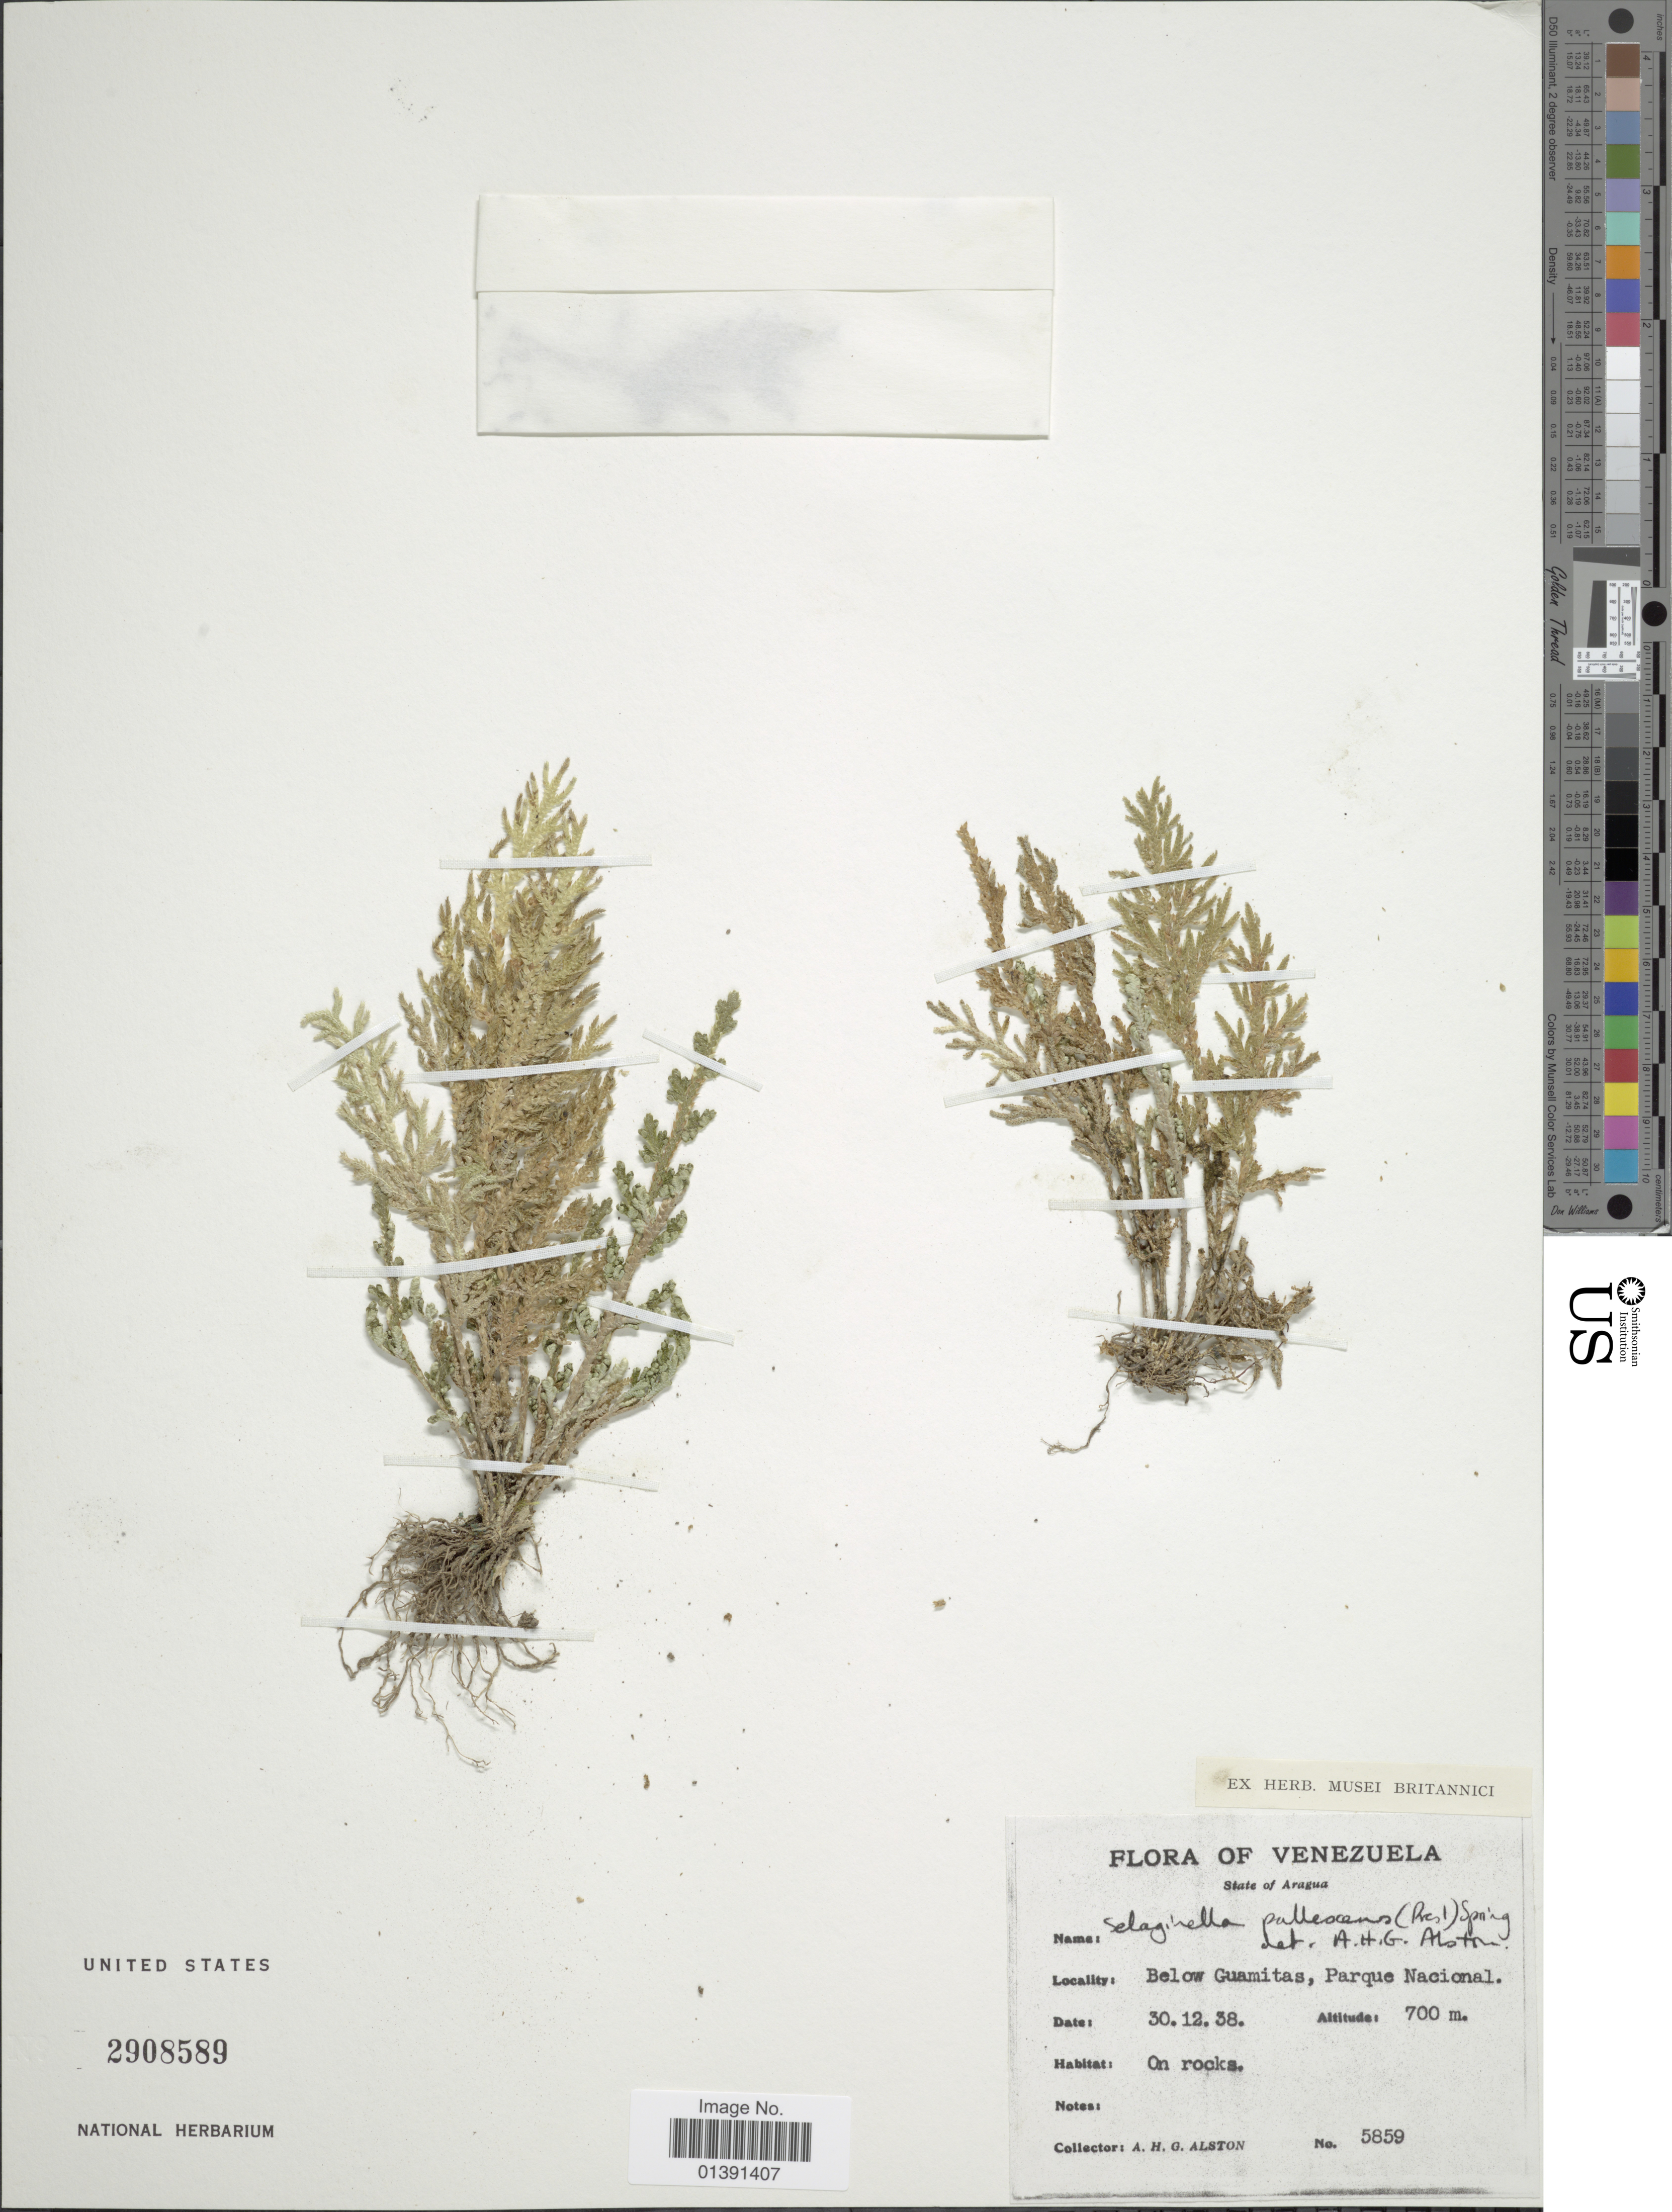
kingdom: Plantae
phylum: Tracheophyta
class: Lycopodiopsida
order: Selaginellales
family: Selaginellaceae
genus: Selaginella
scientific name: Selaginella pallescens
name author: (C. Presl) Spring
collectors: A. H. Alston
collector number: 5859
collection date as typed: Transcribed d/m/y: 30/12/38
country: Venezuela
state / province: Aragua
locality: Below Guamitas, Parque Nacional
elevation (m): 700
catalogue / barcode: US 2908589